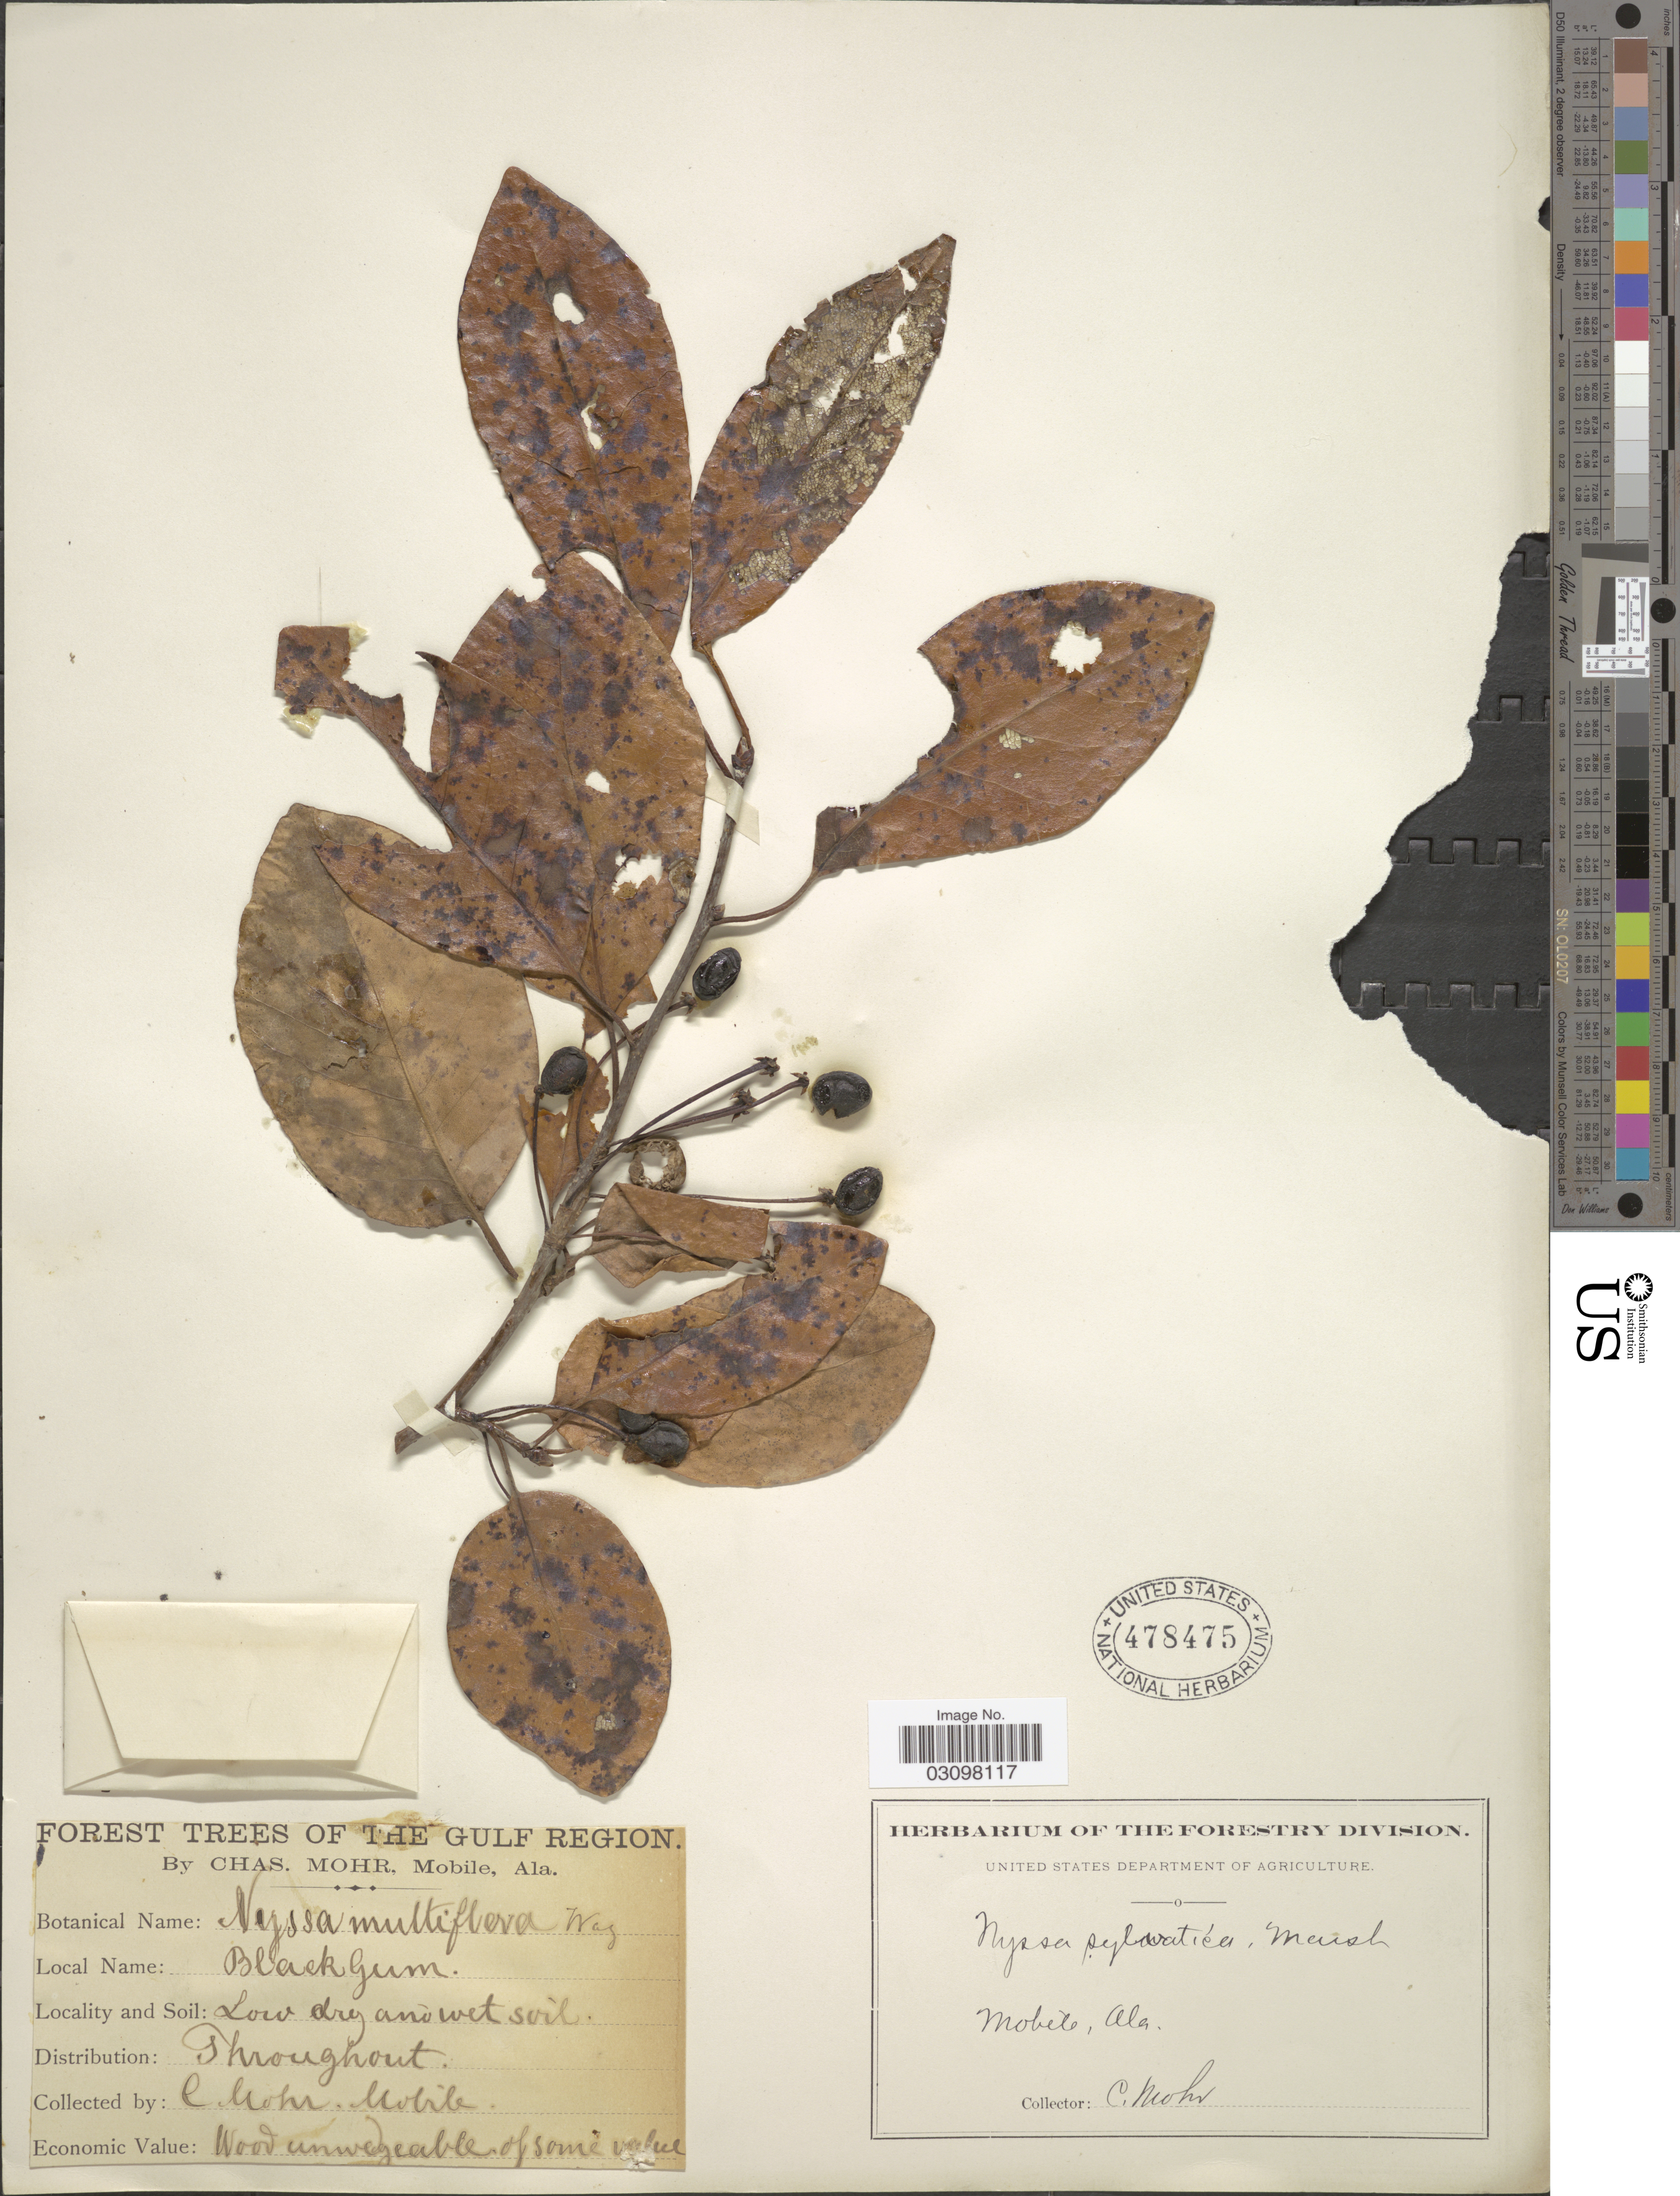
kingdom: Plantae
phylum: Tracheophyta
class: Magnoliopsida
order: Cornales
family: Nyssaceae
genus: Nyssa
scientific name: Nyssa sylvatica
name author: Marshall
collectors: Mohr, C. T. (herbarium)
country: United States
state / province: Alabama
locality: The Gulf Region. Throughout. Mobile.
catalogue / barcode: US 478475